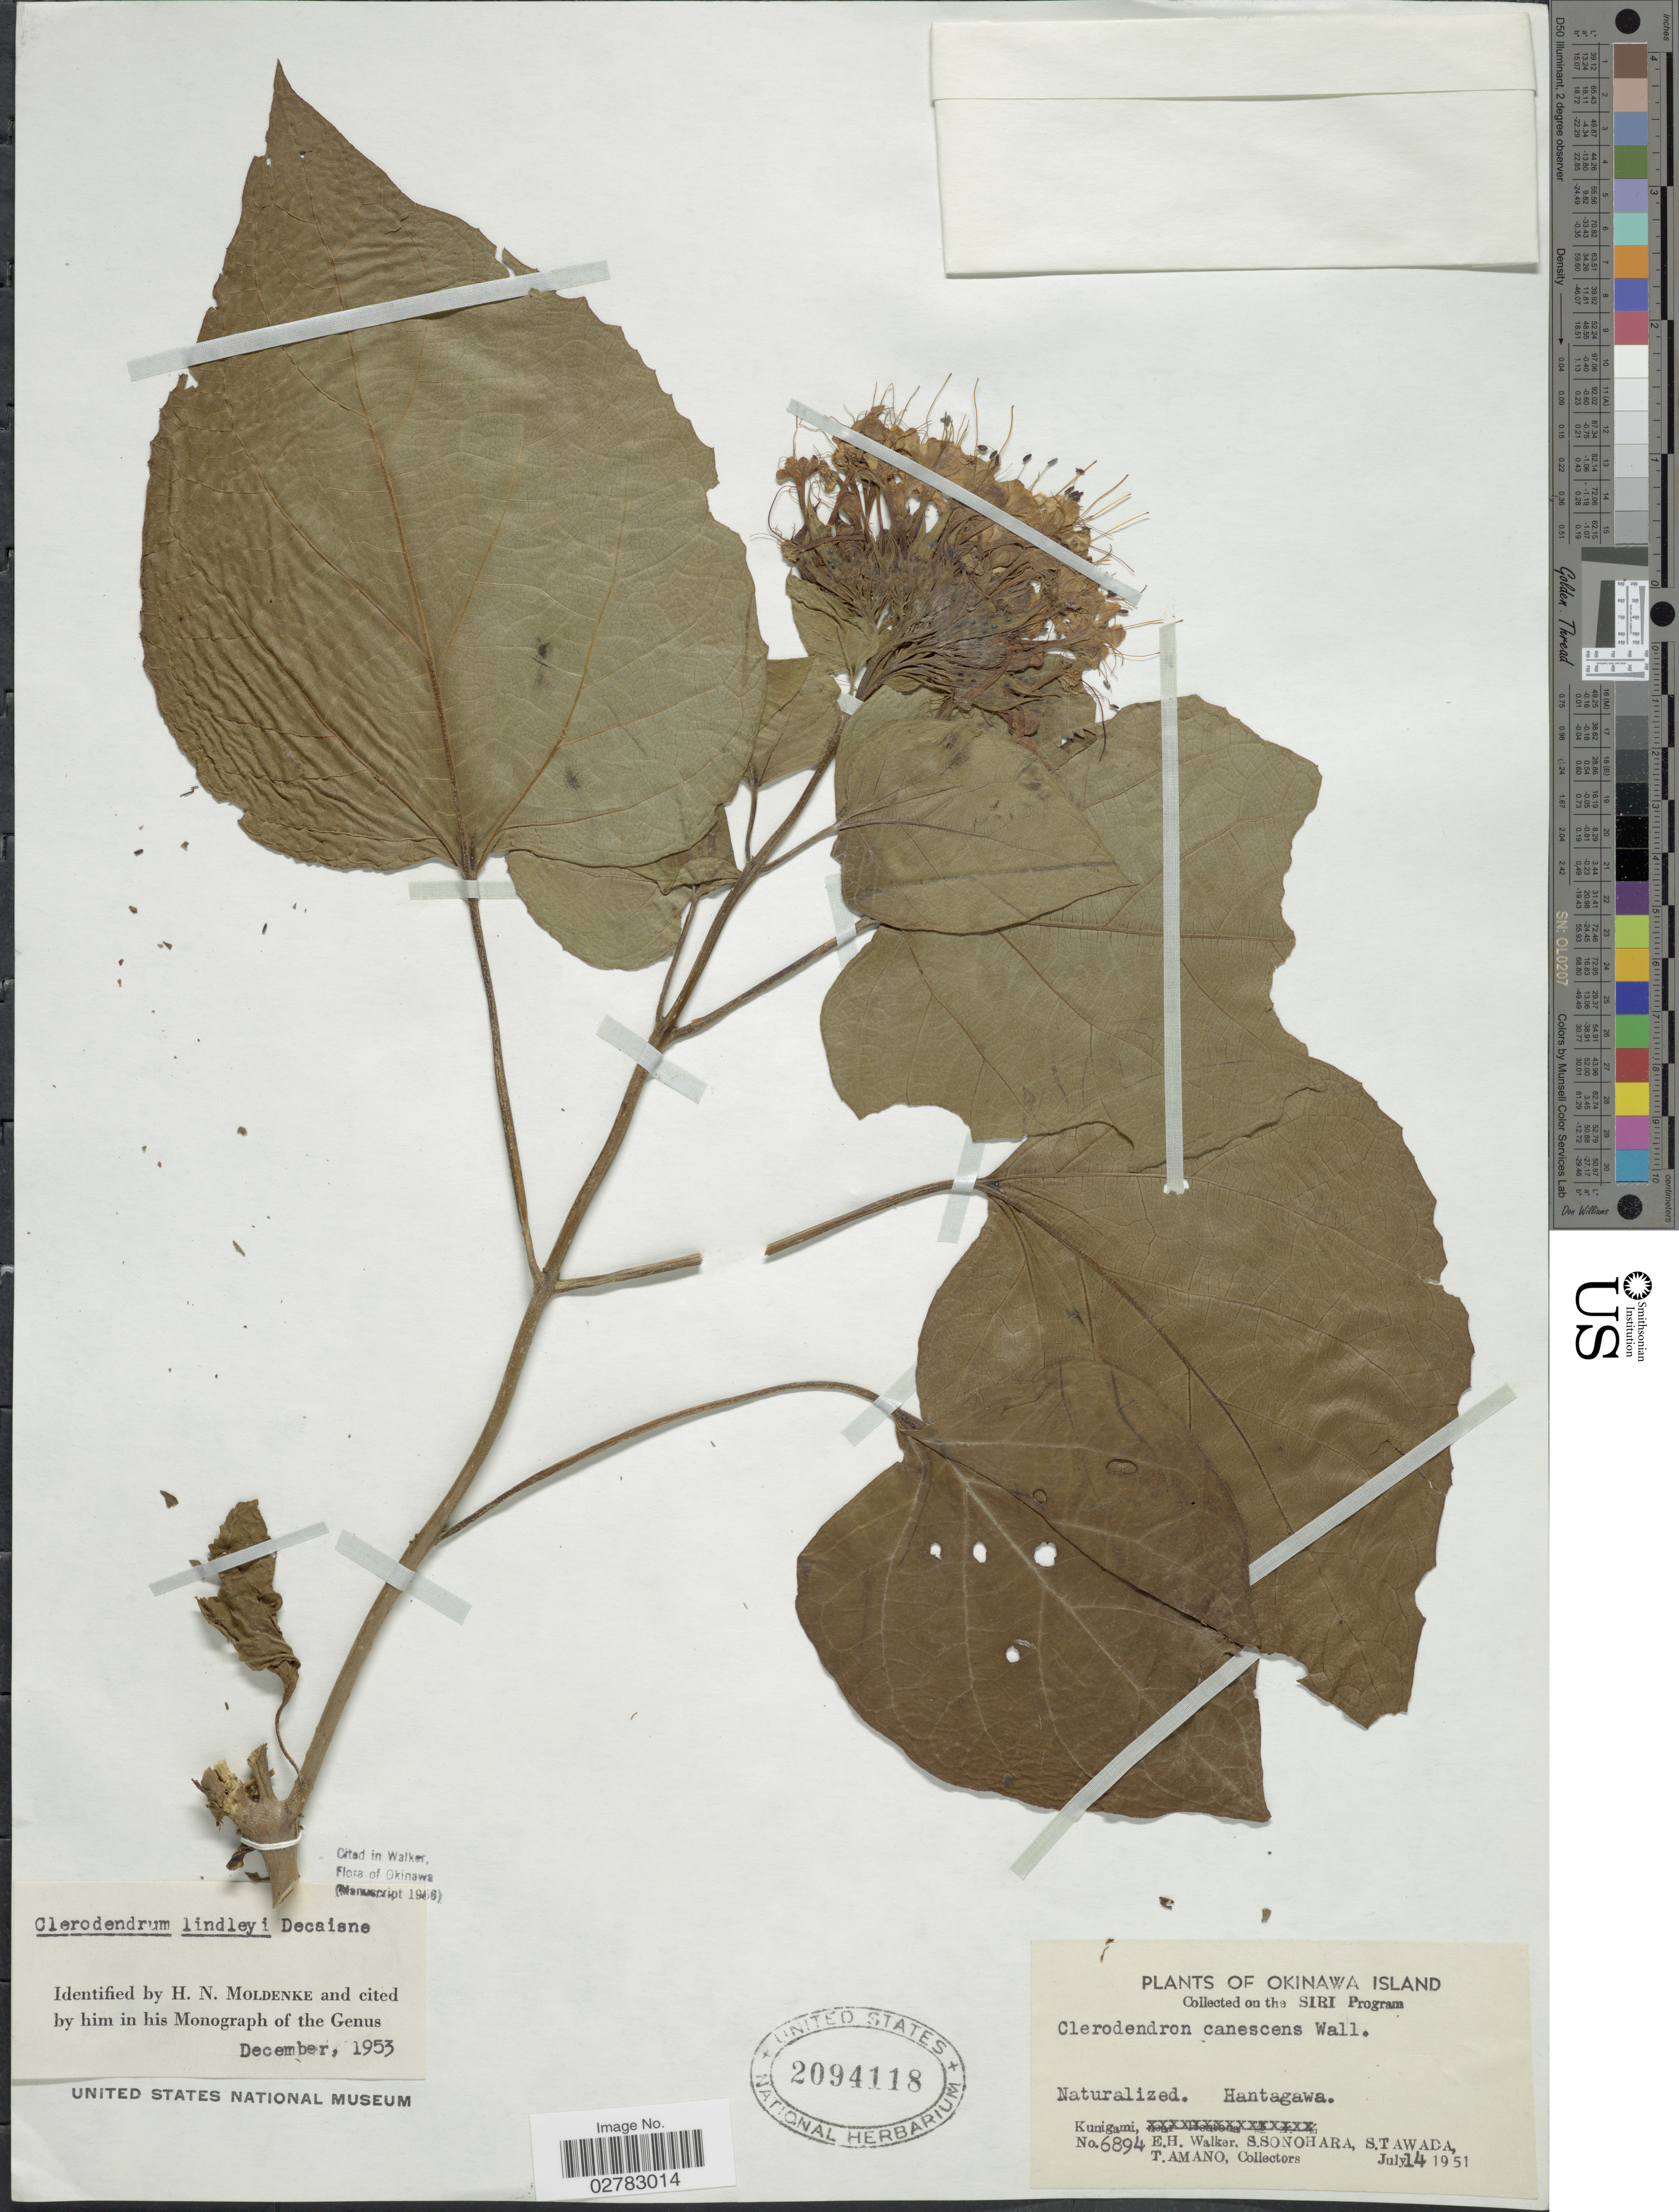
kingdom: Plantae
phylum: Tracheophyta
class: Magnoliopsida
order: Lamiales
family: Lamiaceae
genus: Clerodendrum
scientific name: Clerodendrum lindleyi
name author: Decne. ex Planch.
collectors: E. H. Walker, S. Sonohara, S. Tawada & T. Amano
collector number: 6894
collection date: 1951-07-14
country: Japan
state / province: Okinawa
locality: Okinawa Island. Hantagawa. Kunigami.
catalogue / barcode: US 2094118